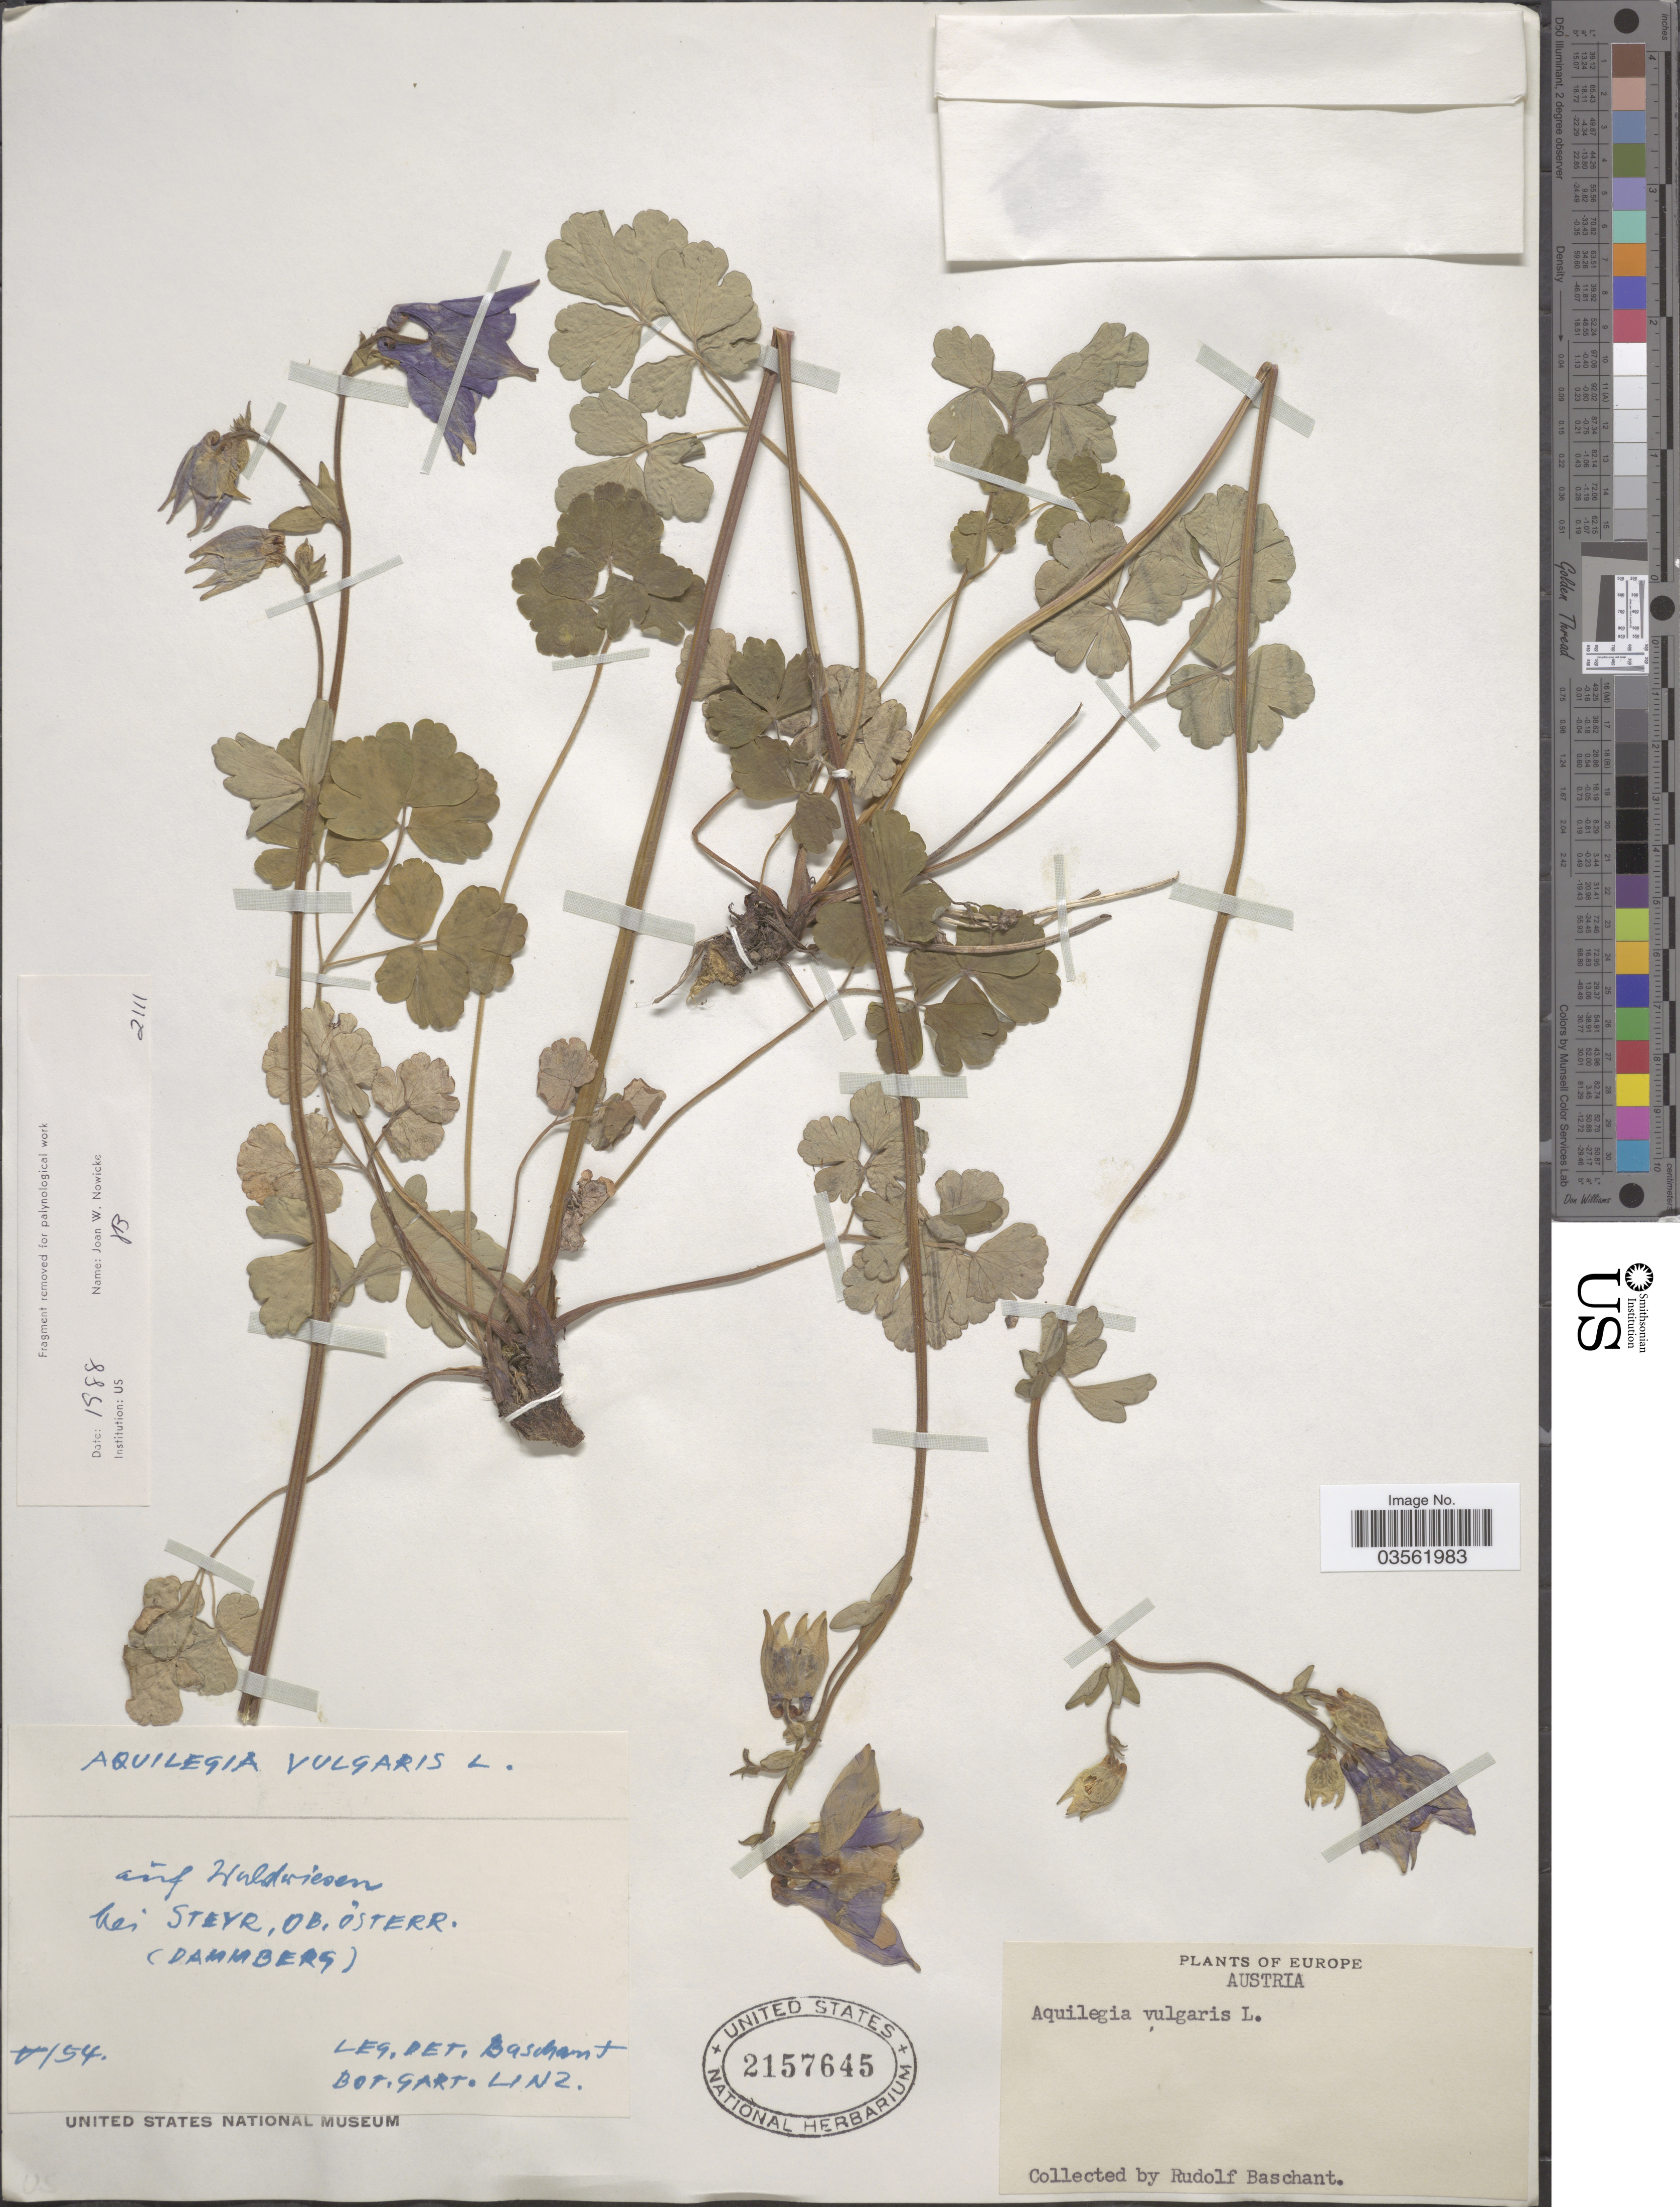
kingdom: Plantae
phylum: Tracheophyta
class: Magnoliopsida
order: Ranunculales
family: Ranunculaceae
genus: Aquilegia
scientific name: Aquilegia vulgaris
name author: L.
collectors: R. Baschant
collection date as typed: Transcribed d/m/y: /5/54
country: Austria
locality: Auf Waldwiesen bei Steyr, Ob. österr. (Dammberg).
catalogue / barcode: US 2157645